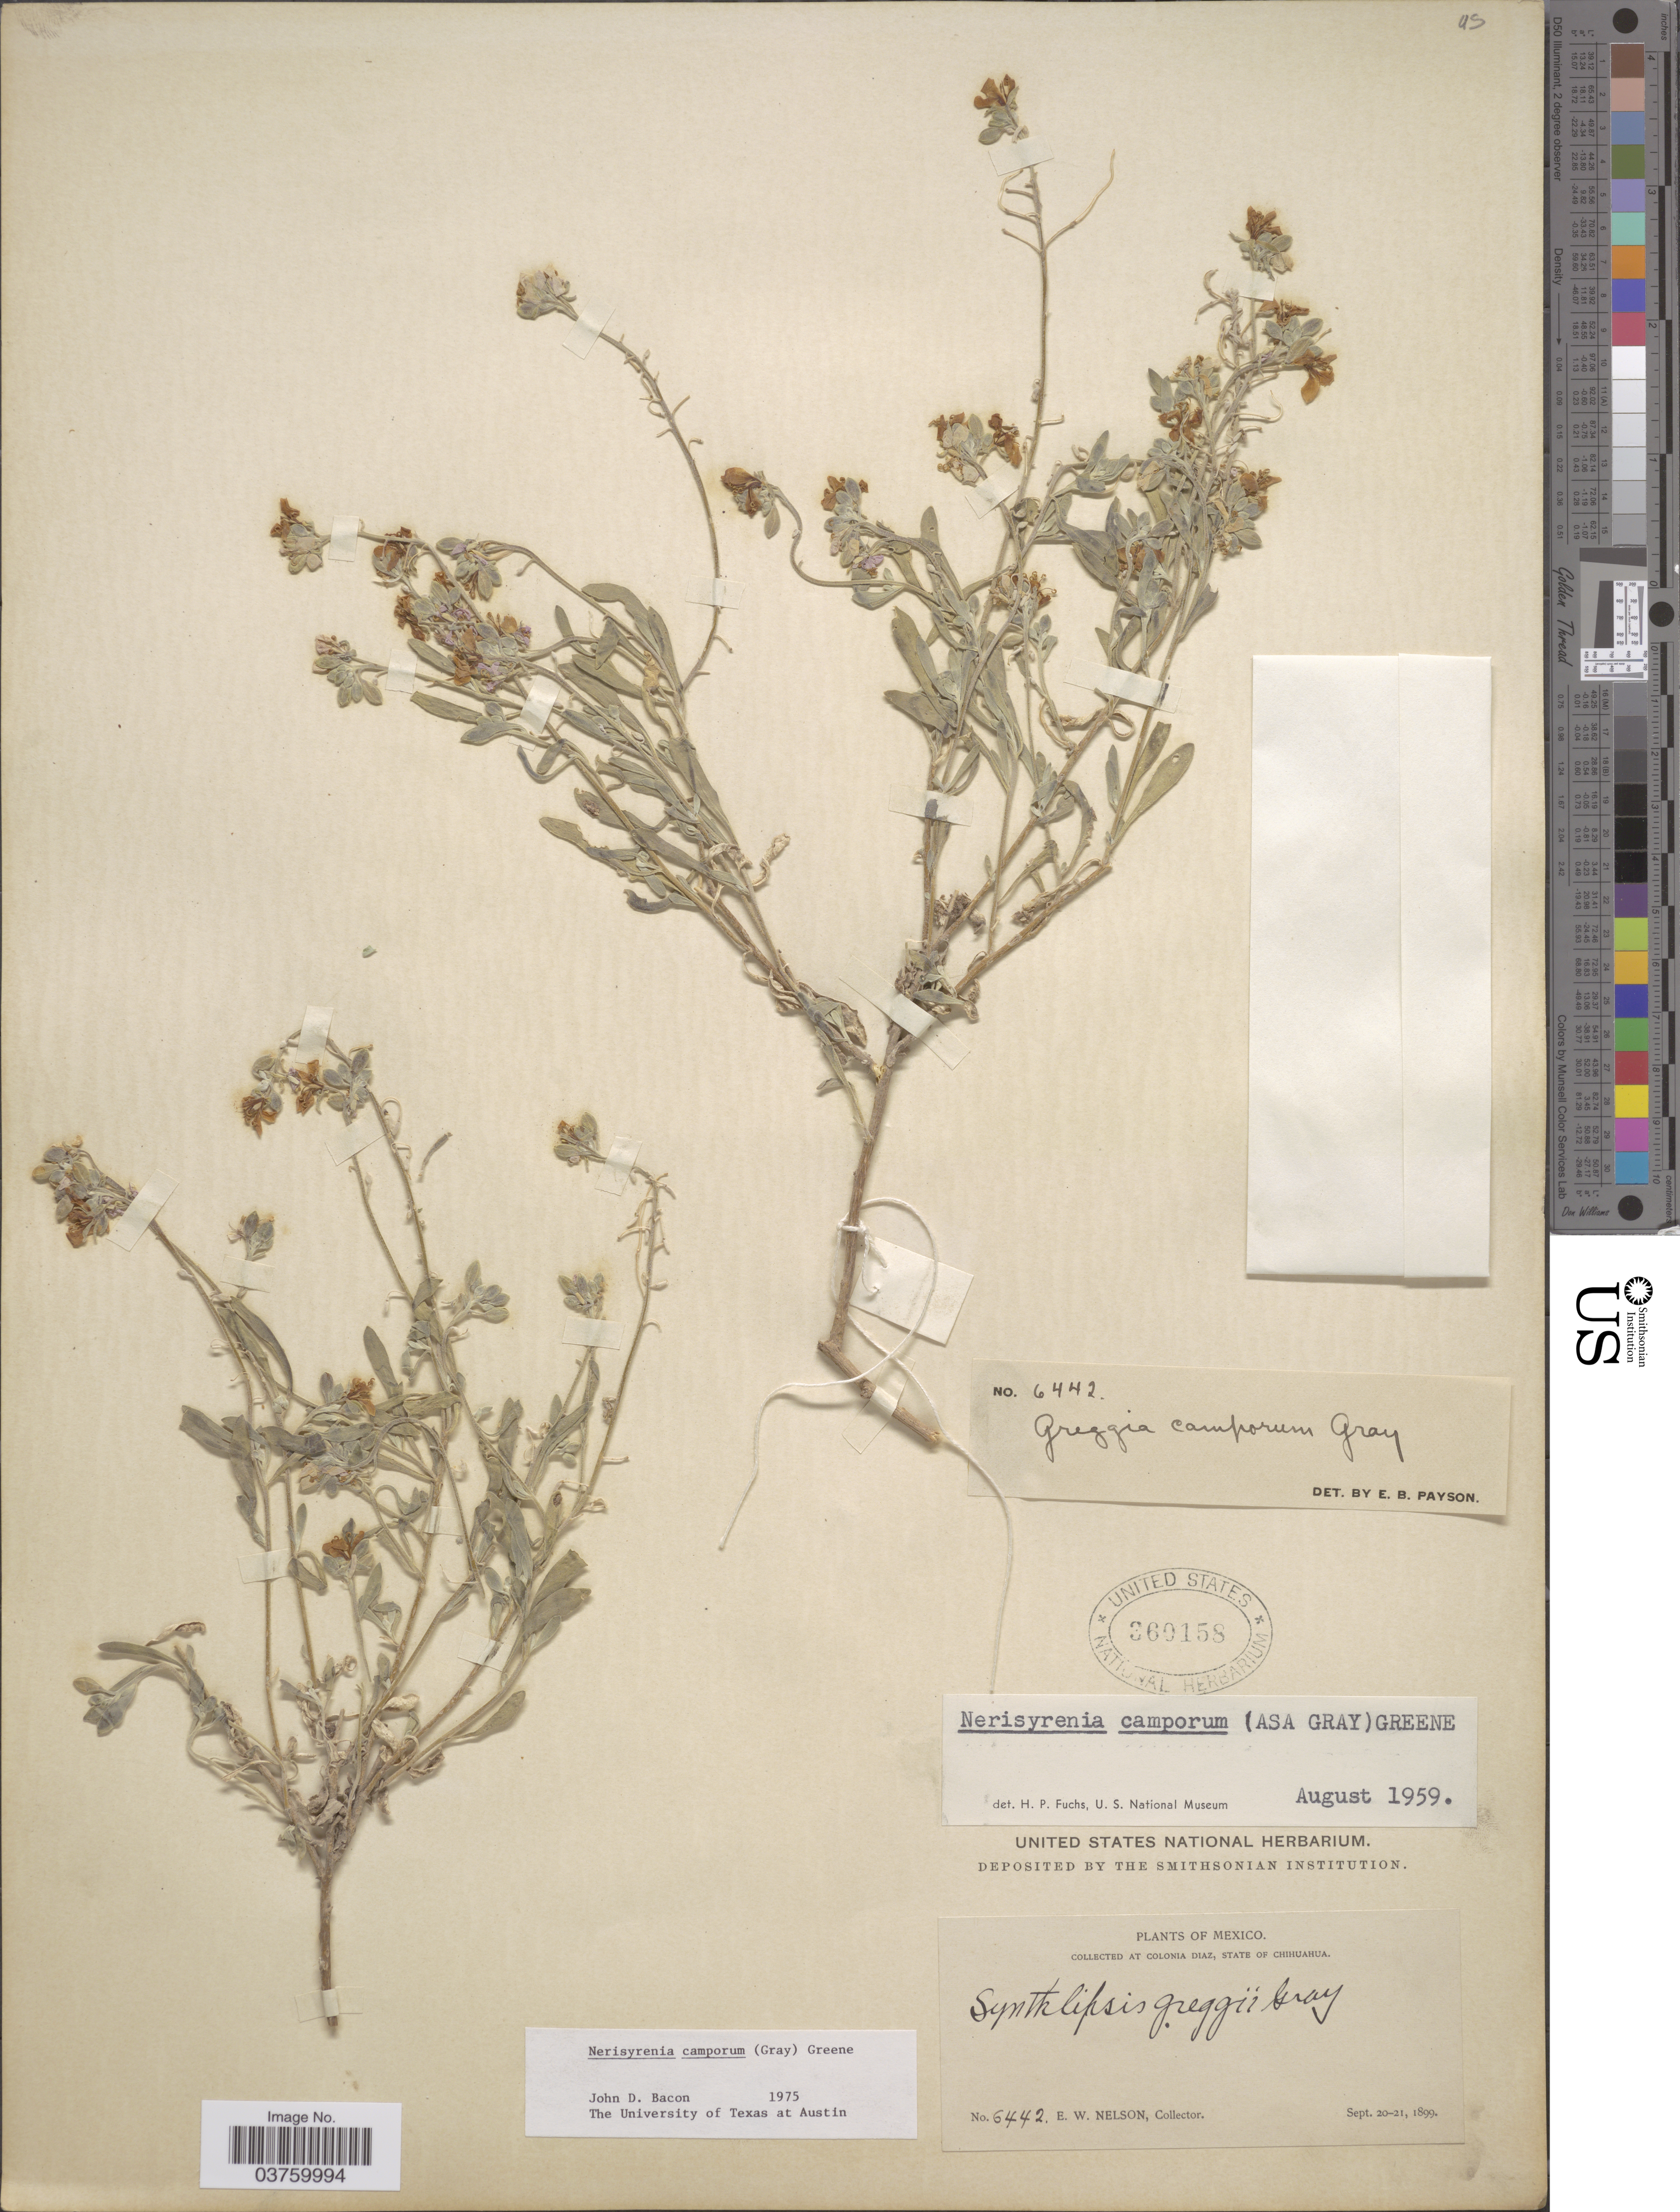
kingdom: Plantae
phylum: Tracheophyta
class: Magnoliopsida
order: Brassicales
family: Brassicaceae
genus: Nerisyrenia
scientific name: Nerisyrenia camporum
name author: (A. Gray) Greene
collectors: E. W. Nelson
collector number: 6442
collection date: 1899-09-20/1899-09-21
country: Mexico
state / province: Chihuahua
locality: Colonia Diaz.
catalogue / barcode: US 360158